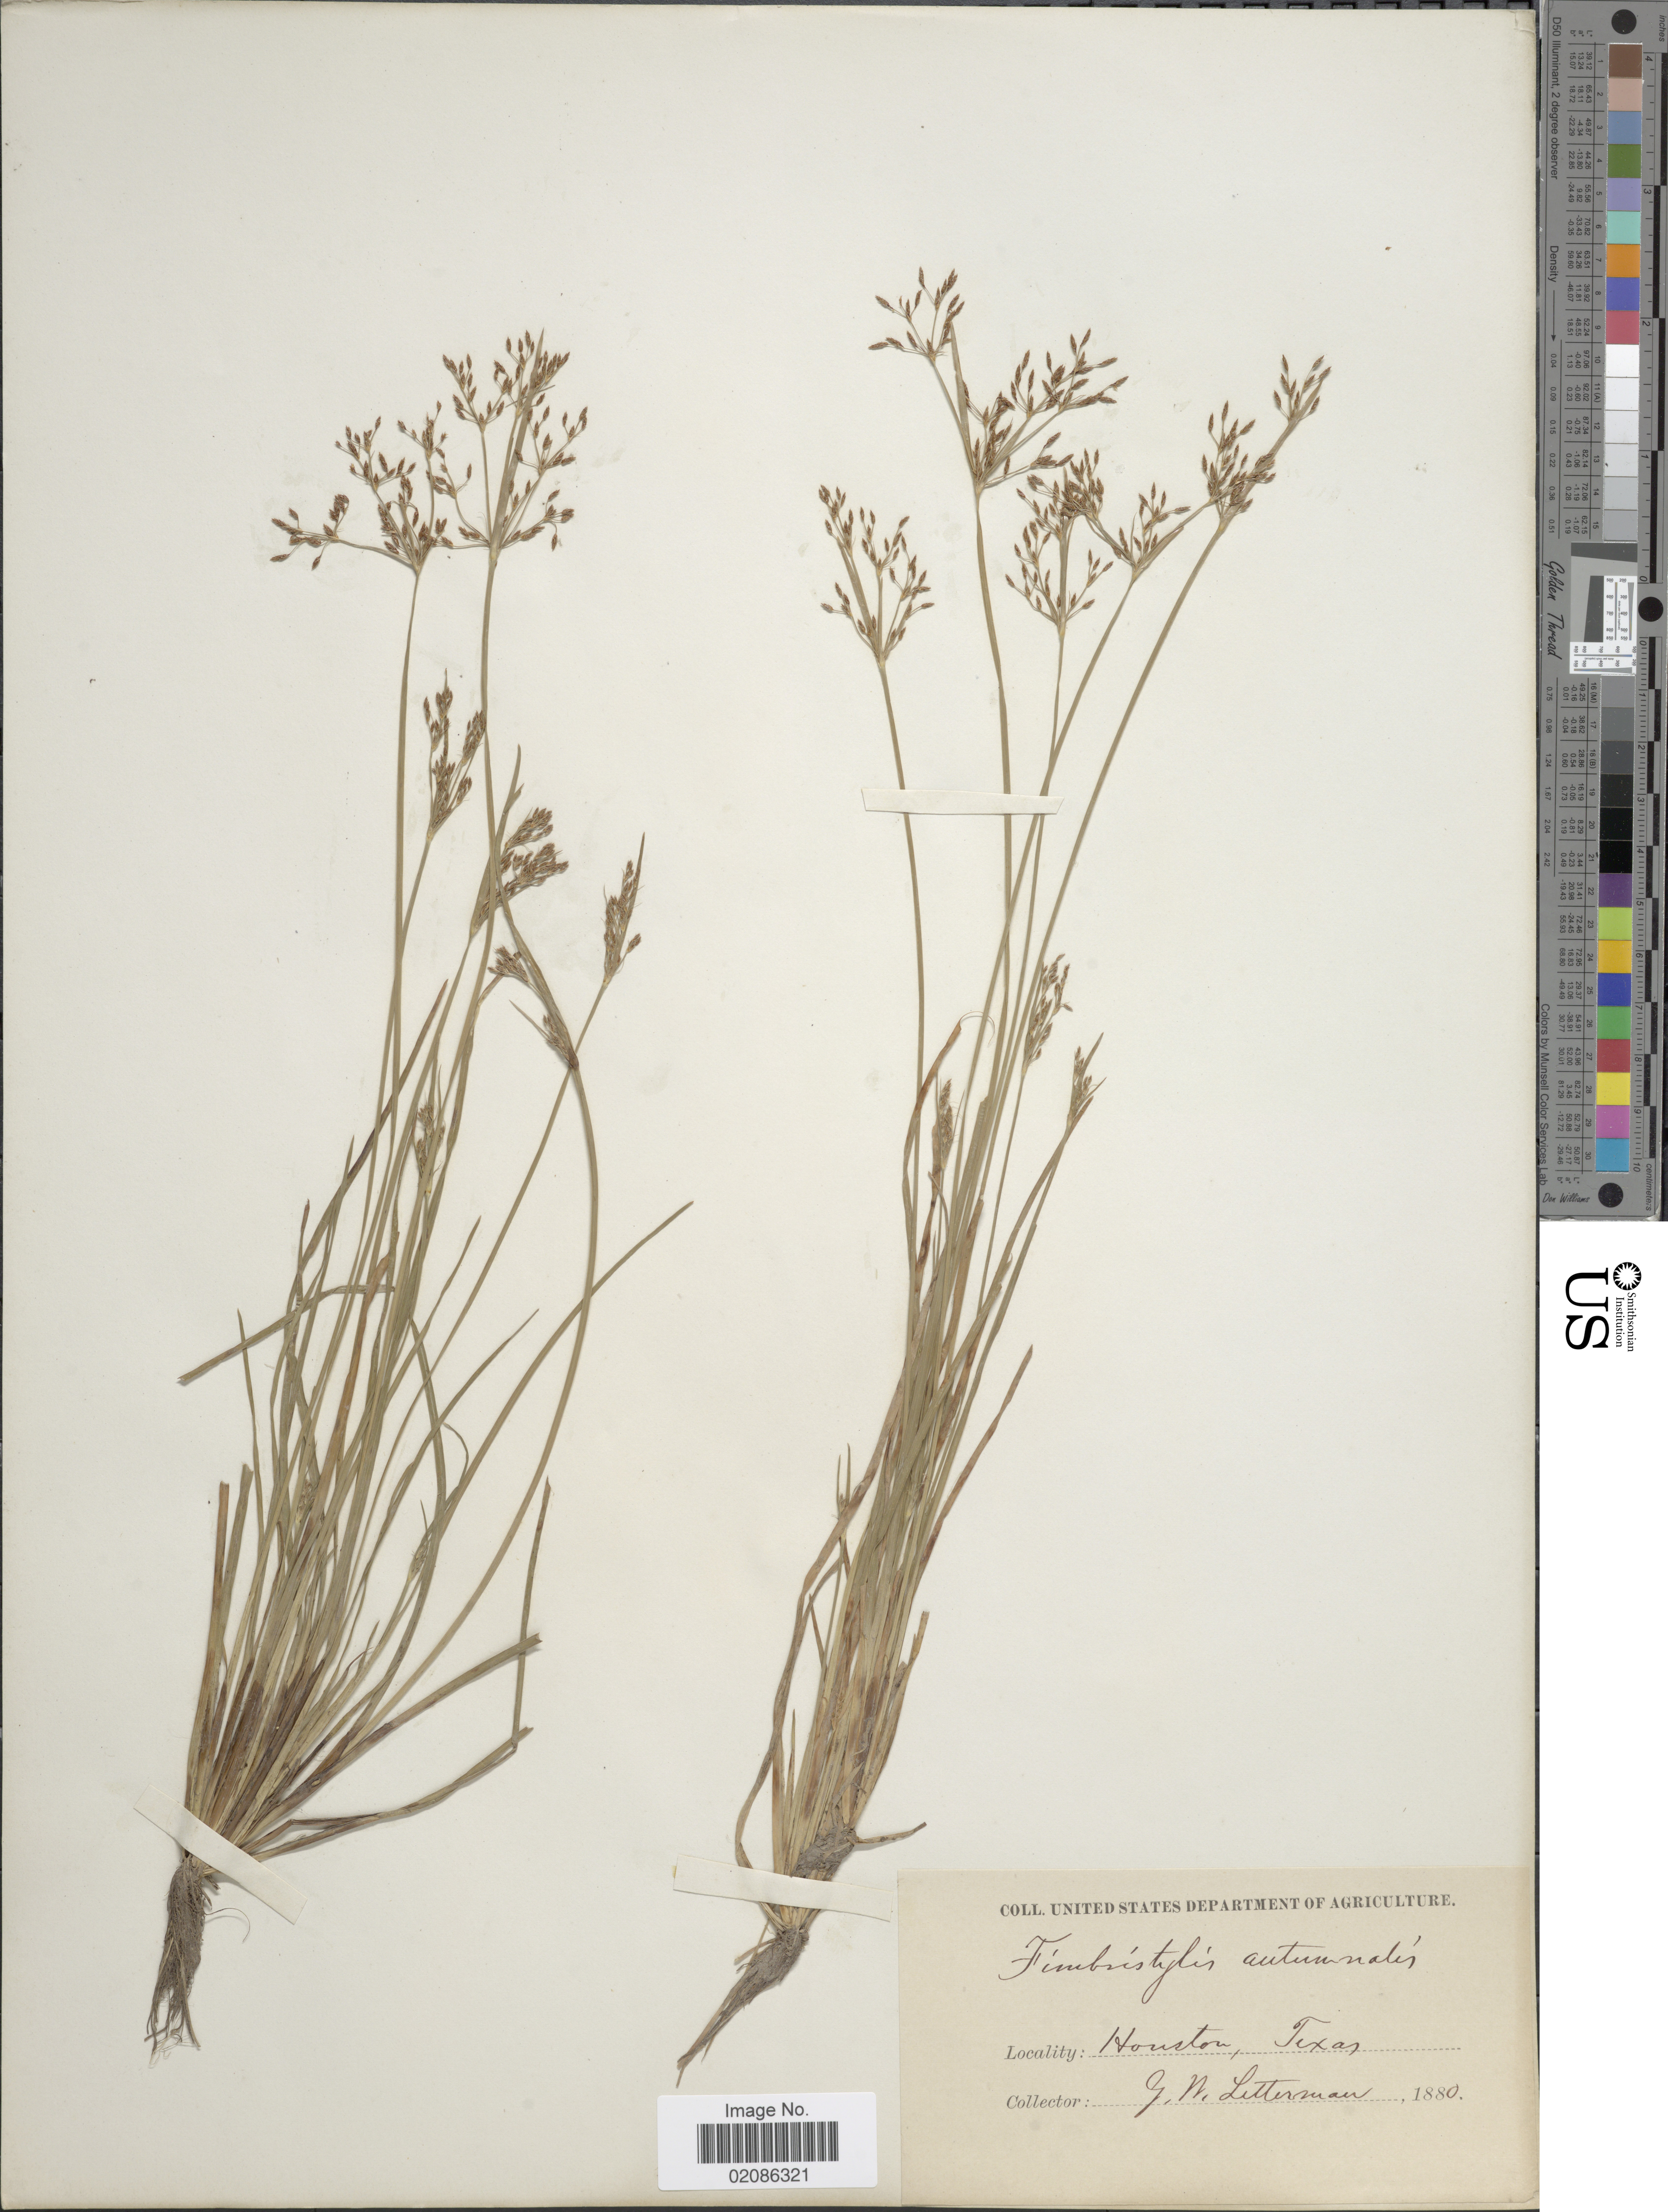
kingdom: Plantae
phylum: Tracheophyta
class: Liliopsida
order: Poales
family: Cyperaceae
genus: Fimbristylis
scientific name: Fimbristylis autumnalis (L.) Roem. & Schult.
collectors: G. W. Letterman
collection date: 1880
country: United States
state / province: Texas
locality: Houston